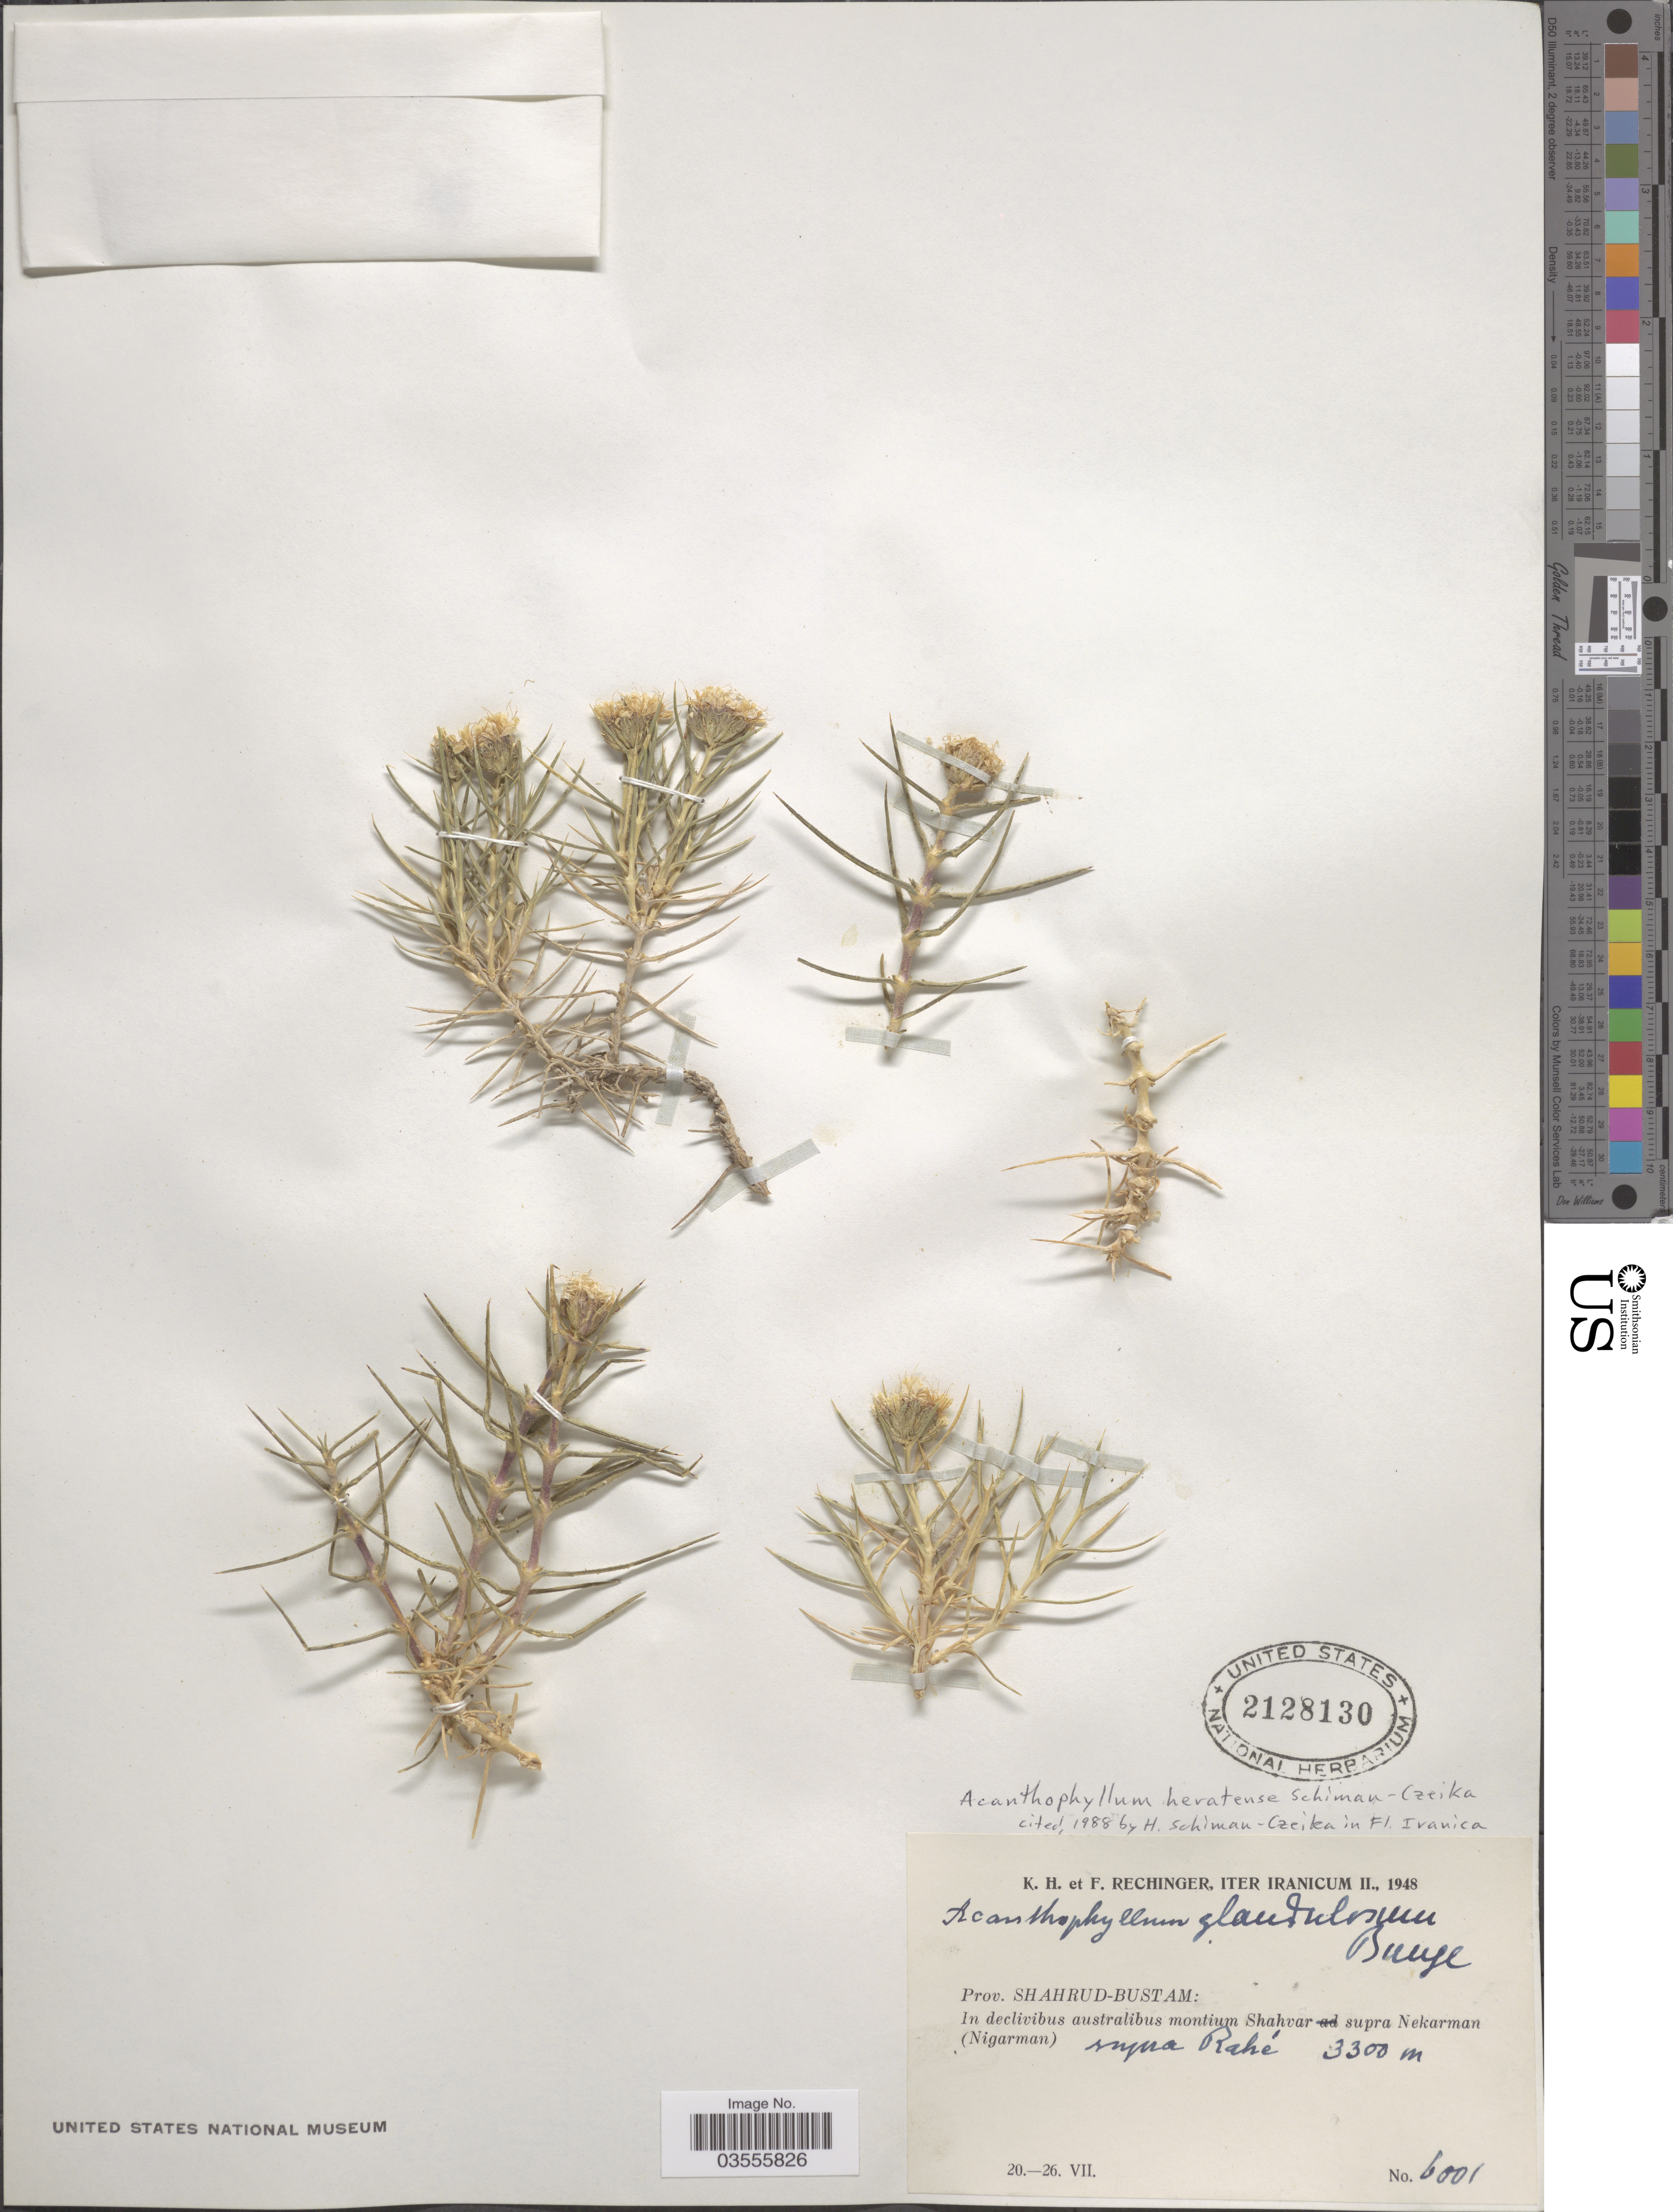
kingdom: Plantae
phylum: Tracheophyta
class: Magnoliopsida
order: Caryophyllales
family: Caryophyllaceae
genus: Acanthophyllum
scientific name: Acanthophyllum heratense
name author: Schiman-Czeika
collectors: K. H. Rechinger & F. Rechinger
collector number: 6001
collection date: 1948-07-20/1948-07-26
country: Iran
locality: Iter Iranicum. Prov. Shahrud-Bustam: In declivibus australibus montium Shahvar supra Nekarman (Nigarman) supra Rahé.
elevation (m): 3300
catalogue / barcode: US 2128130